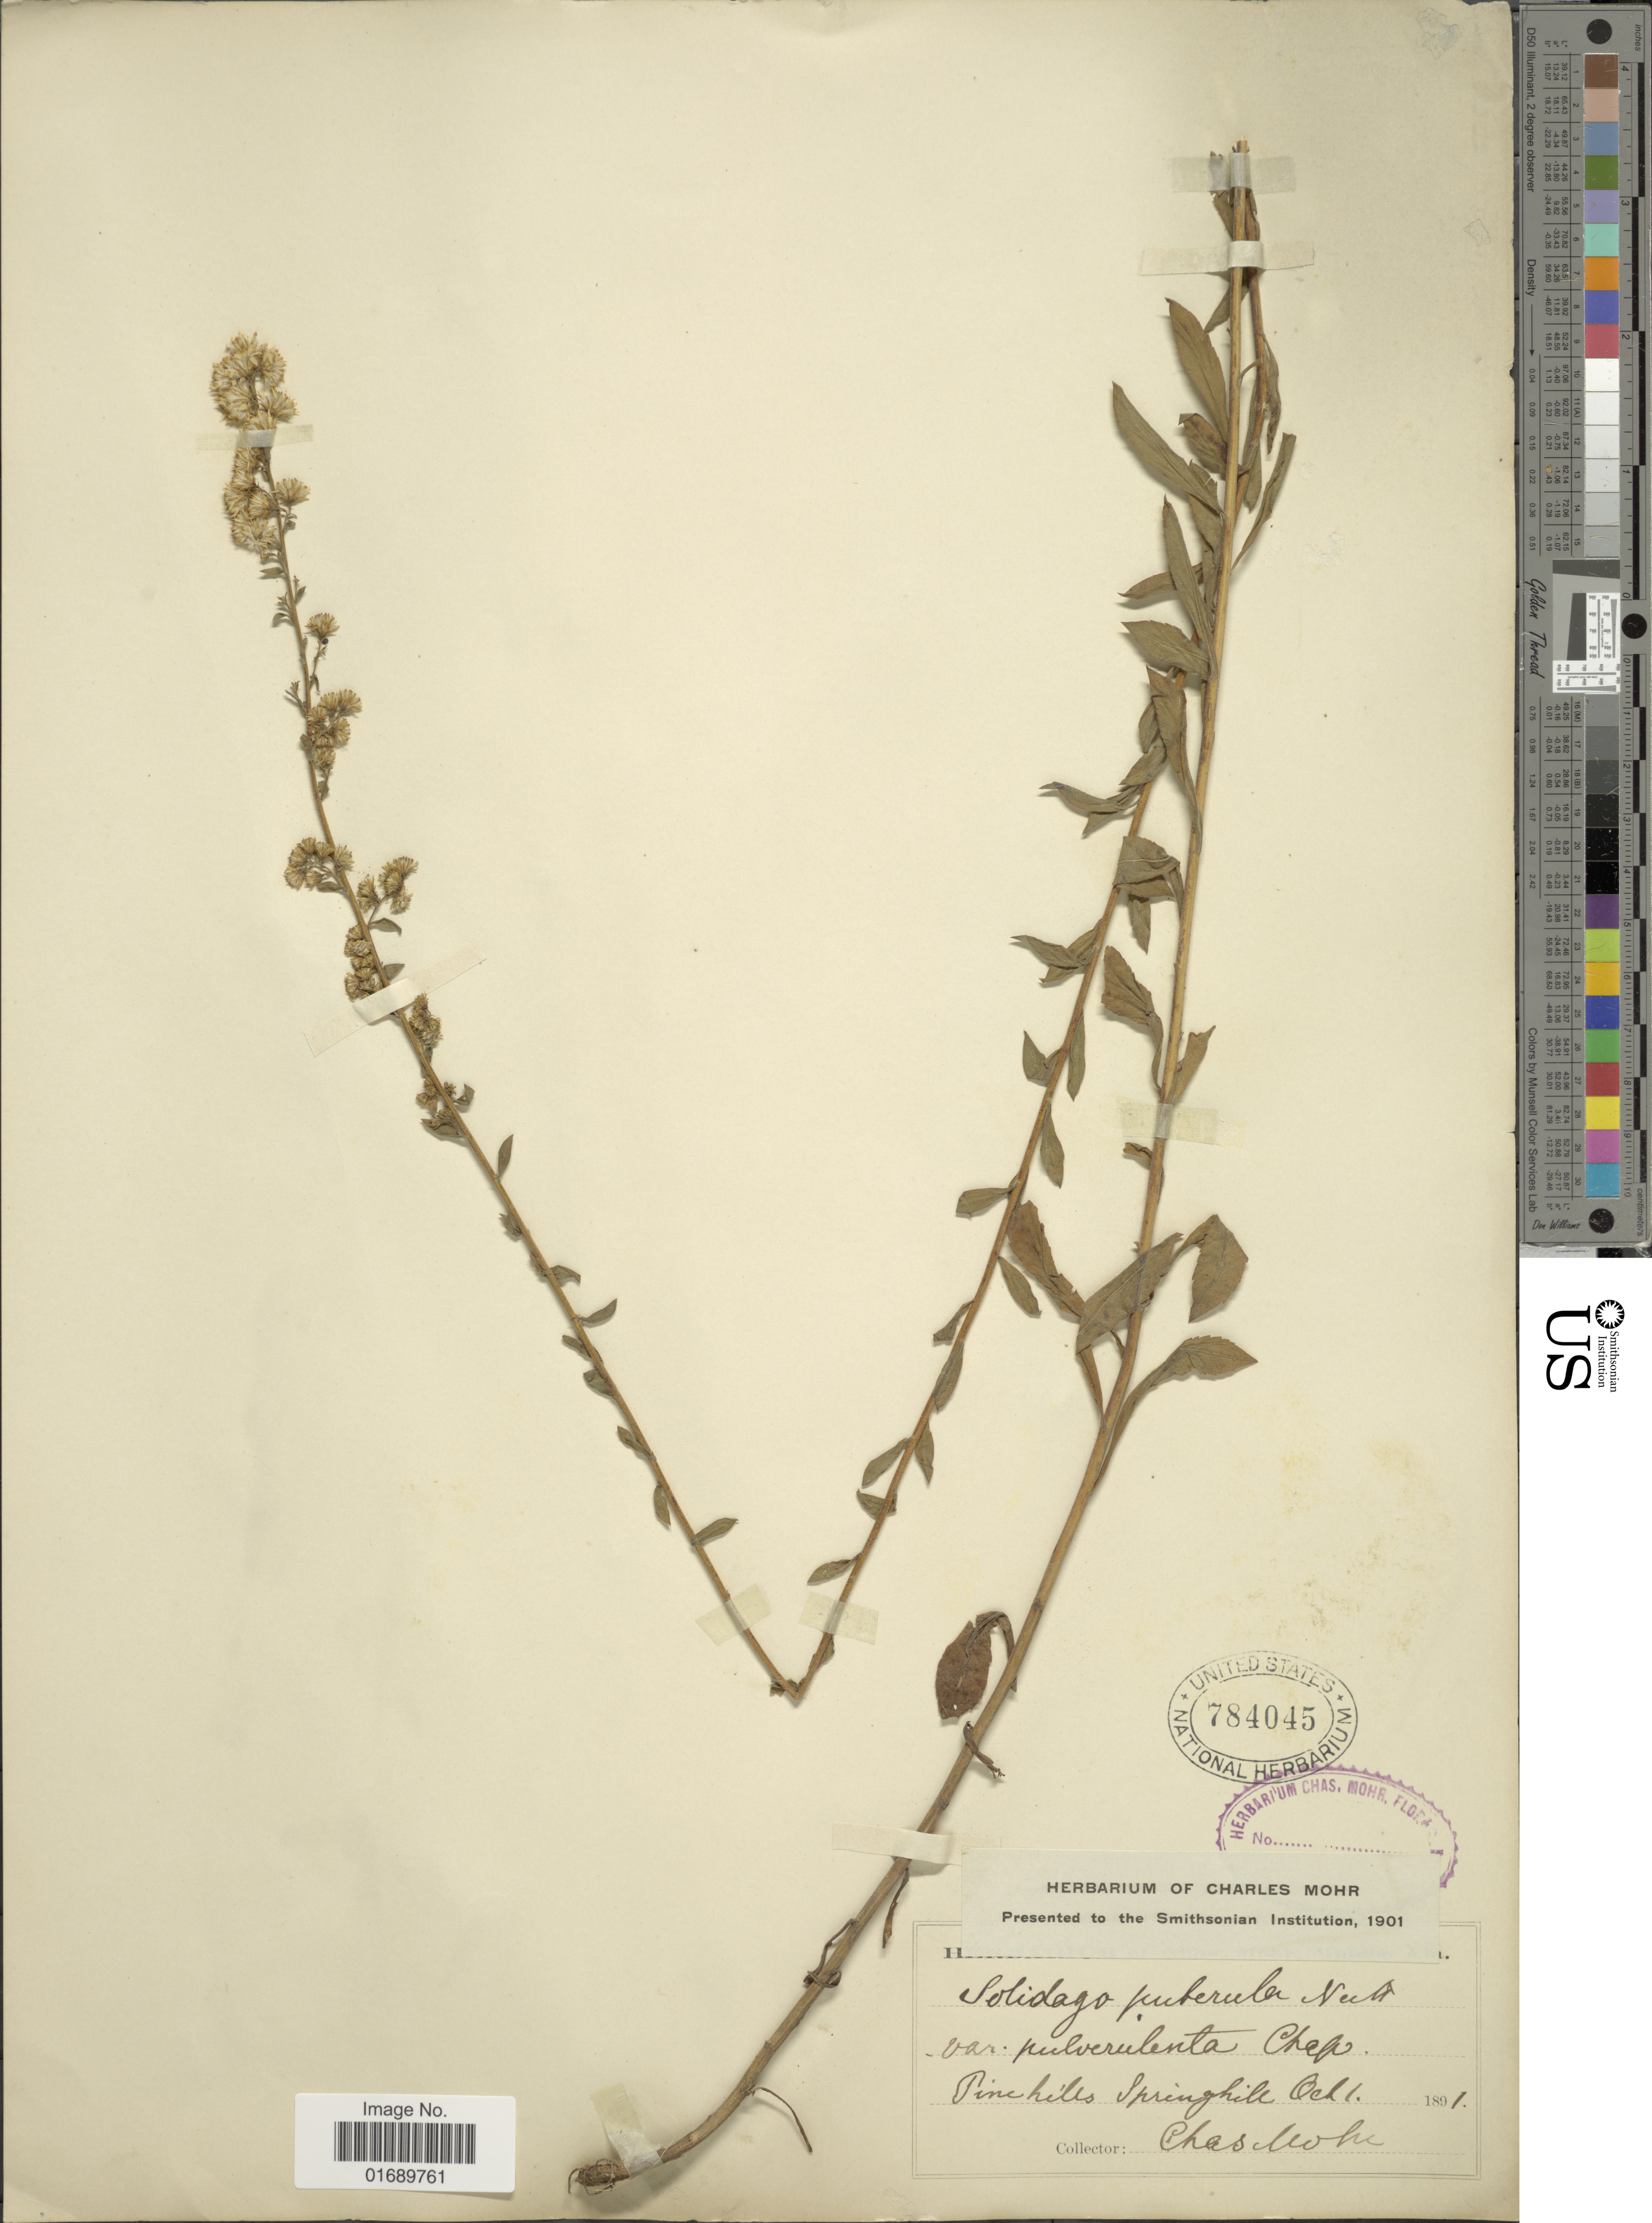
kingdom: Plantae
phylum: Tracheophyta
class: Magnoliopsida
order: Asterales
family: Asteraceae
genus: Solidago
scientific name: Solidago puberula var. pulverulenta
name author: (Nutt.) Chapman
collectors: C. T. Mohr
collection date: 1891-10-01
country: United States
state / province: Alabama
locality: Pinehills Springhill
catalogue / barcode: US 784045